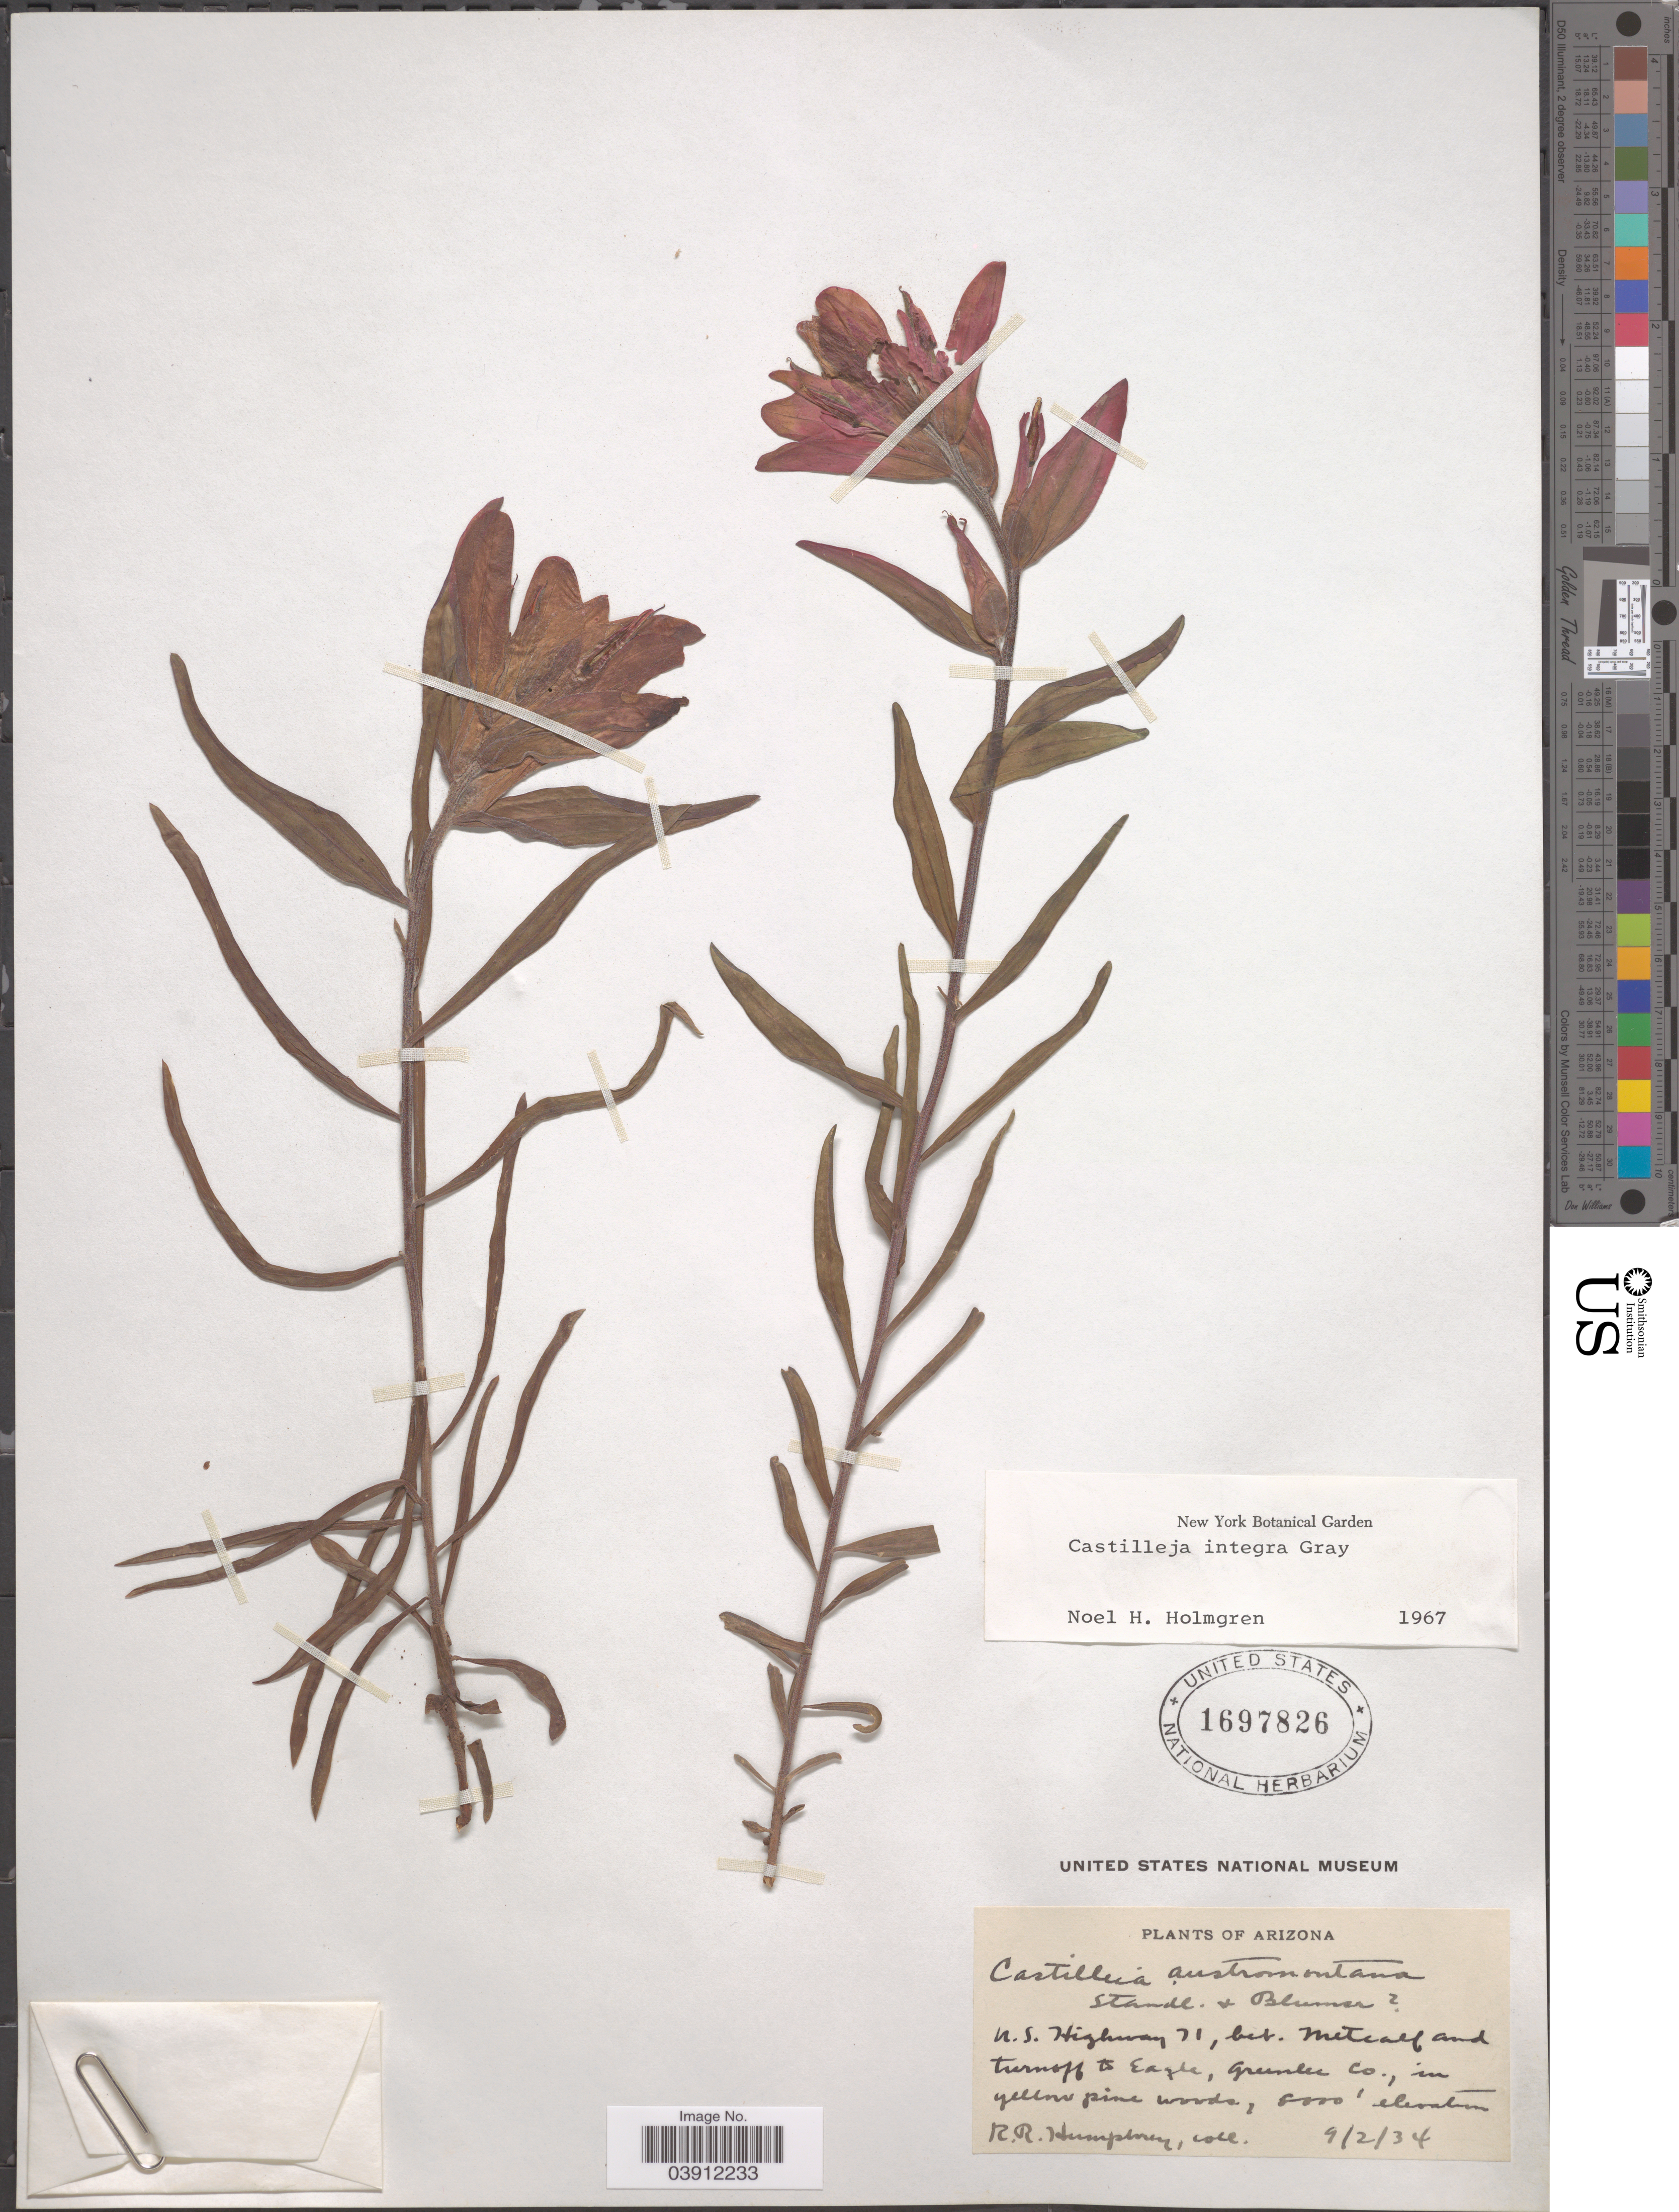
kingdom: Plantae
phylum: Tracheophyta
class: Magnoliopsida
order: Lamiales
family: Orobanchaceae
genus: Castilleja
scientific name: Castilleja integra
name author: A. Gray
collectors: R. Humphrey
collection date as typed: Transcribed d/m/y: 2/9/34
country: United States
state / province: Arizona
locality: U. S. Highway 71, bet. Metcalf and turnoff to Eagle, Greenlee Co.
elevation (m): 2438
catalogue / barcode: US 1697826